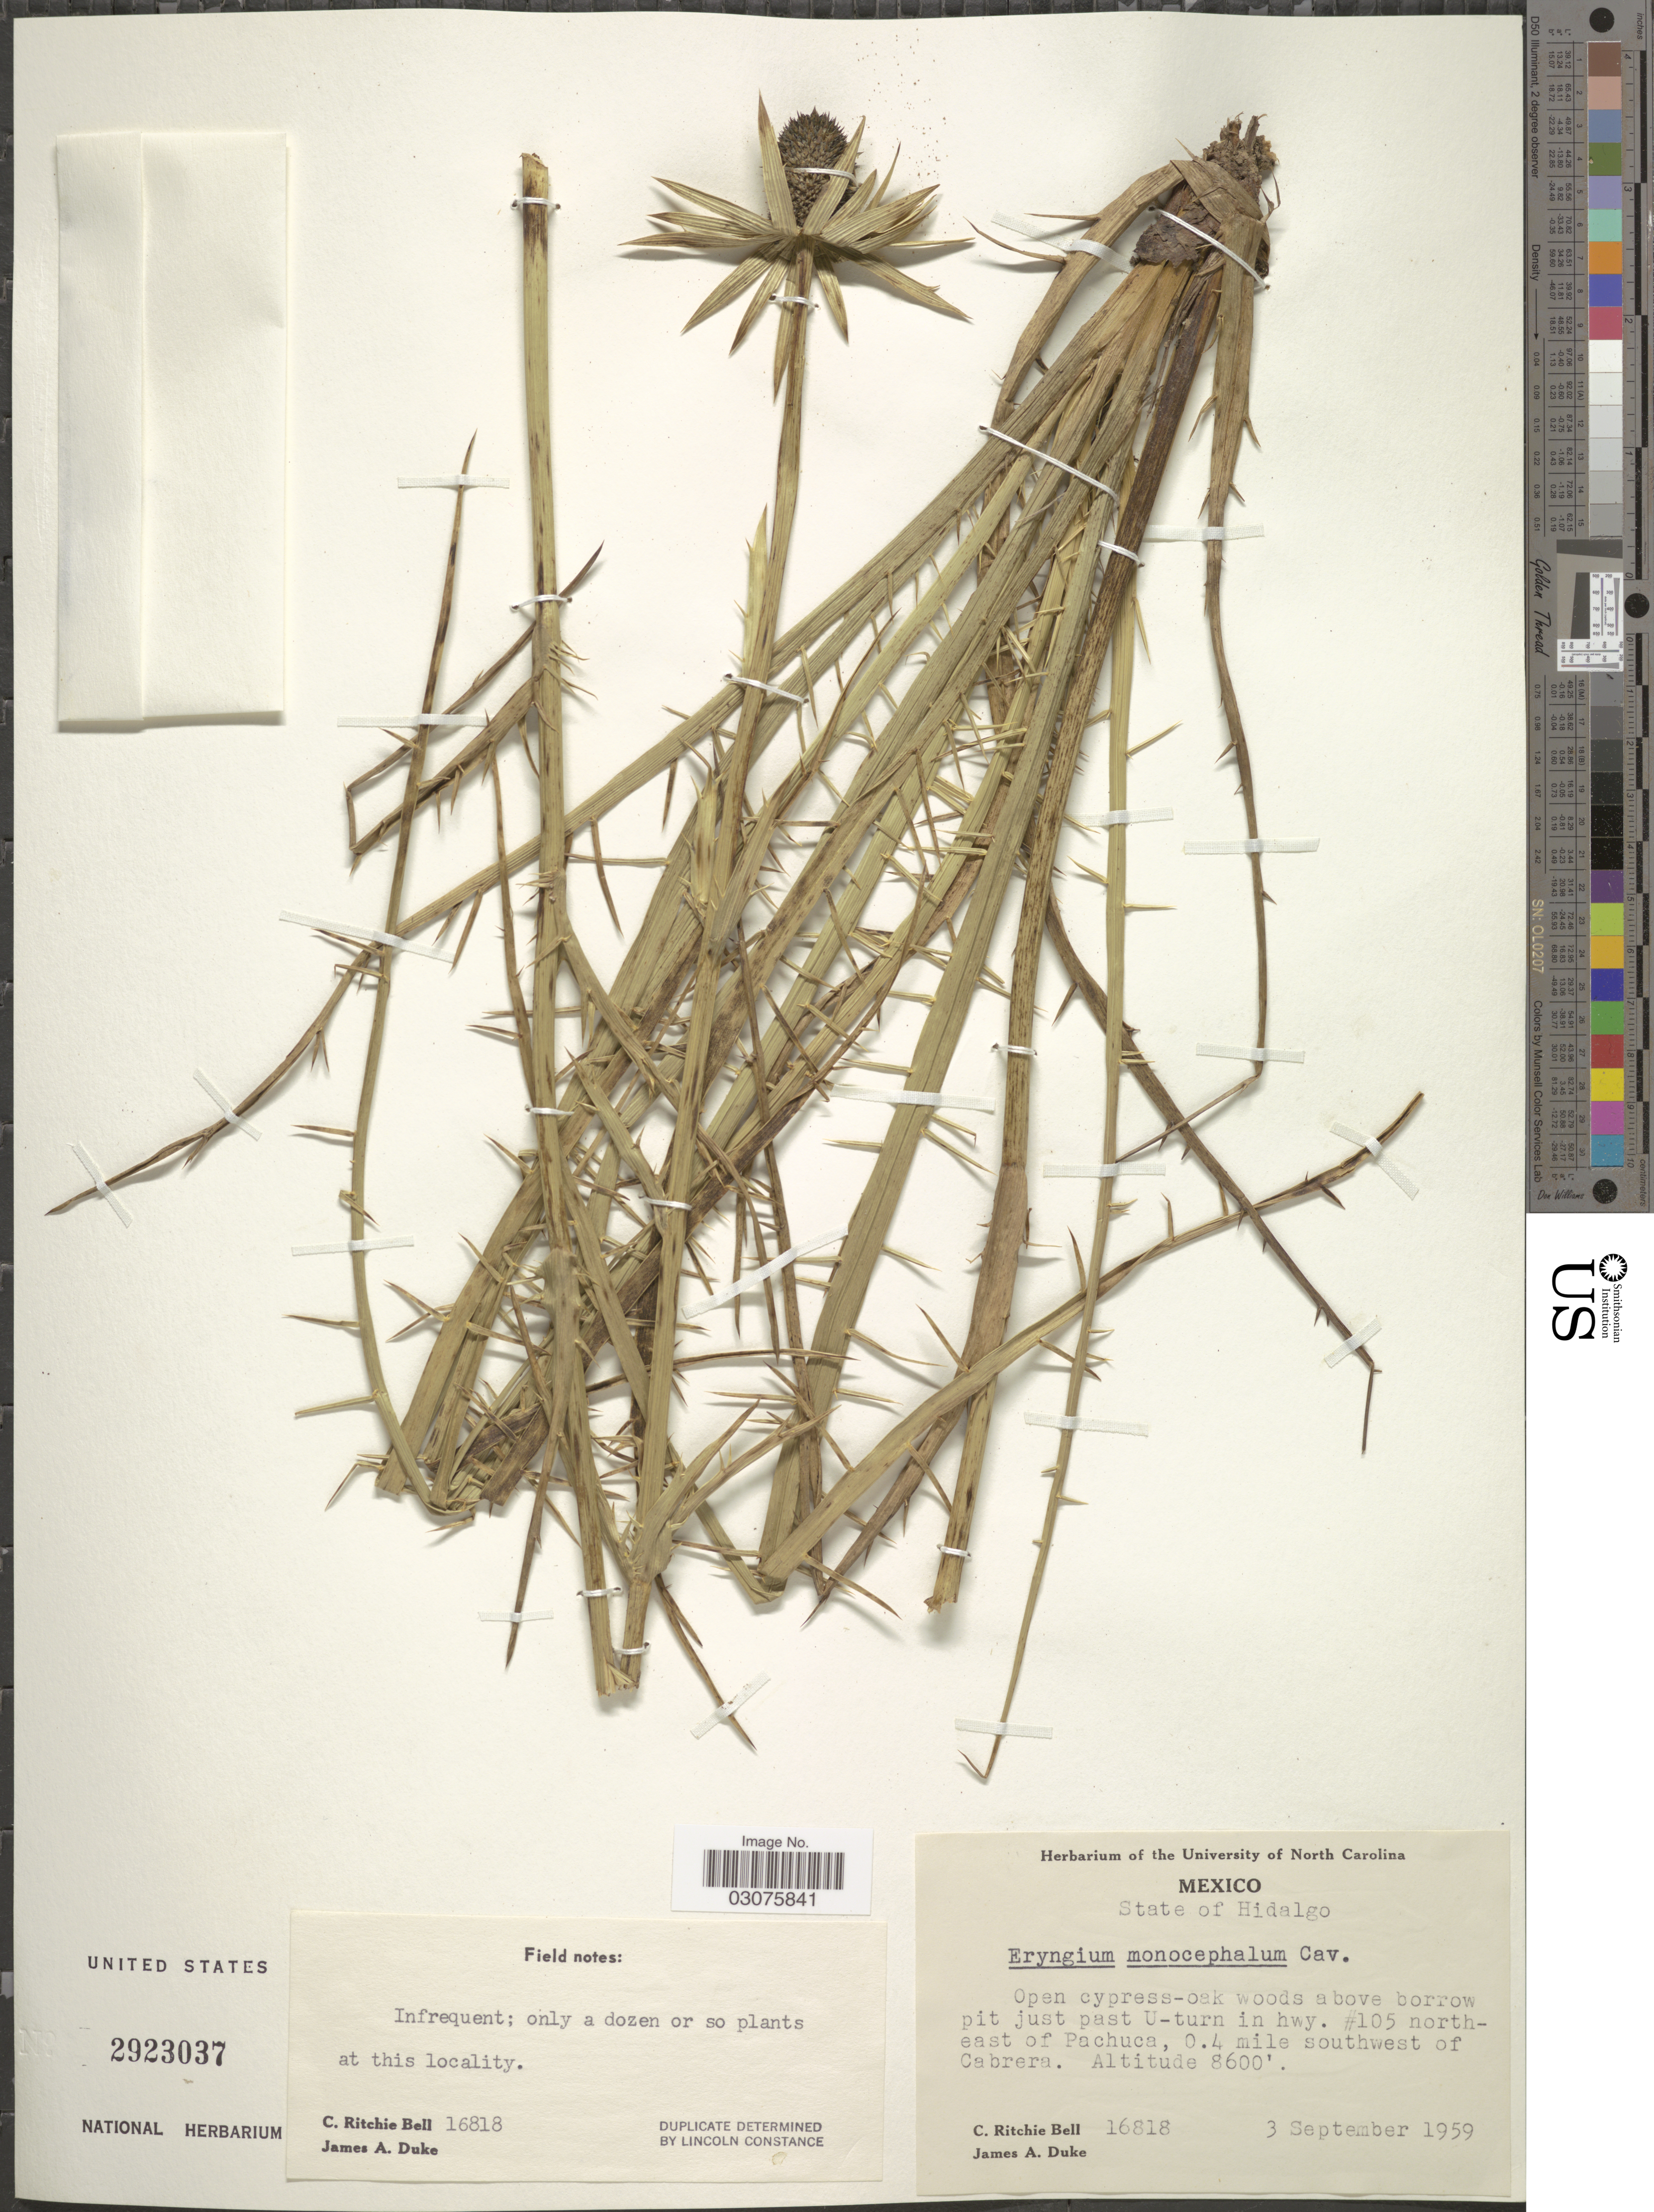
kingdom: Plantae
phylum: Tracheophyta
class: Magnoliopsida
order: Apiales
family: Apiaceae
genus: Eryngium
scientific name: Eryngium monocephalum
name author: Cav.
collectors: C. R. Bell & J. A. Duke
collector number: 16818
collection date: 1959-09-03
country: Mexico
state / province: Hidalgo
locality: State of Hidalgo. Open cypress-oak woods above borrow pit just past U-turn in hwy. #105 northeast of Pachuca, 0.4 mile southwest of Cabrera.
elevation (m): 2621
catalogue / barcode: US 2923037